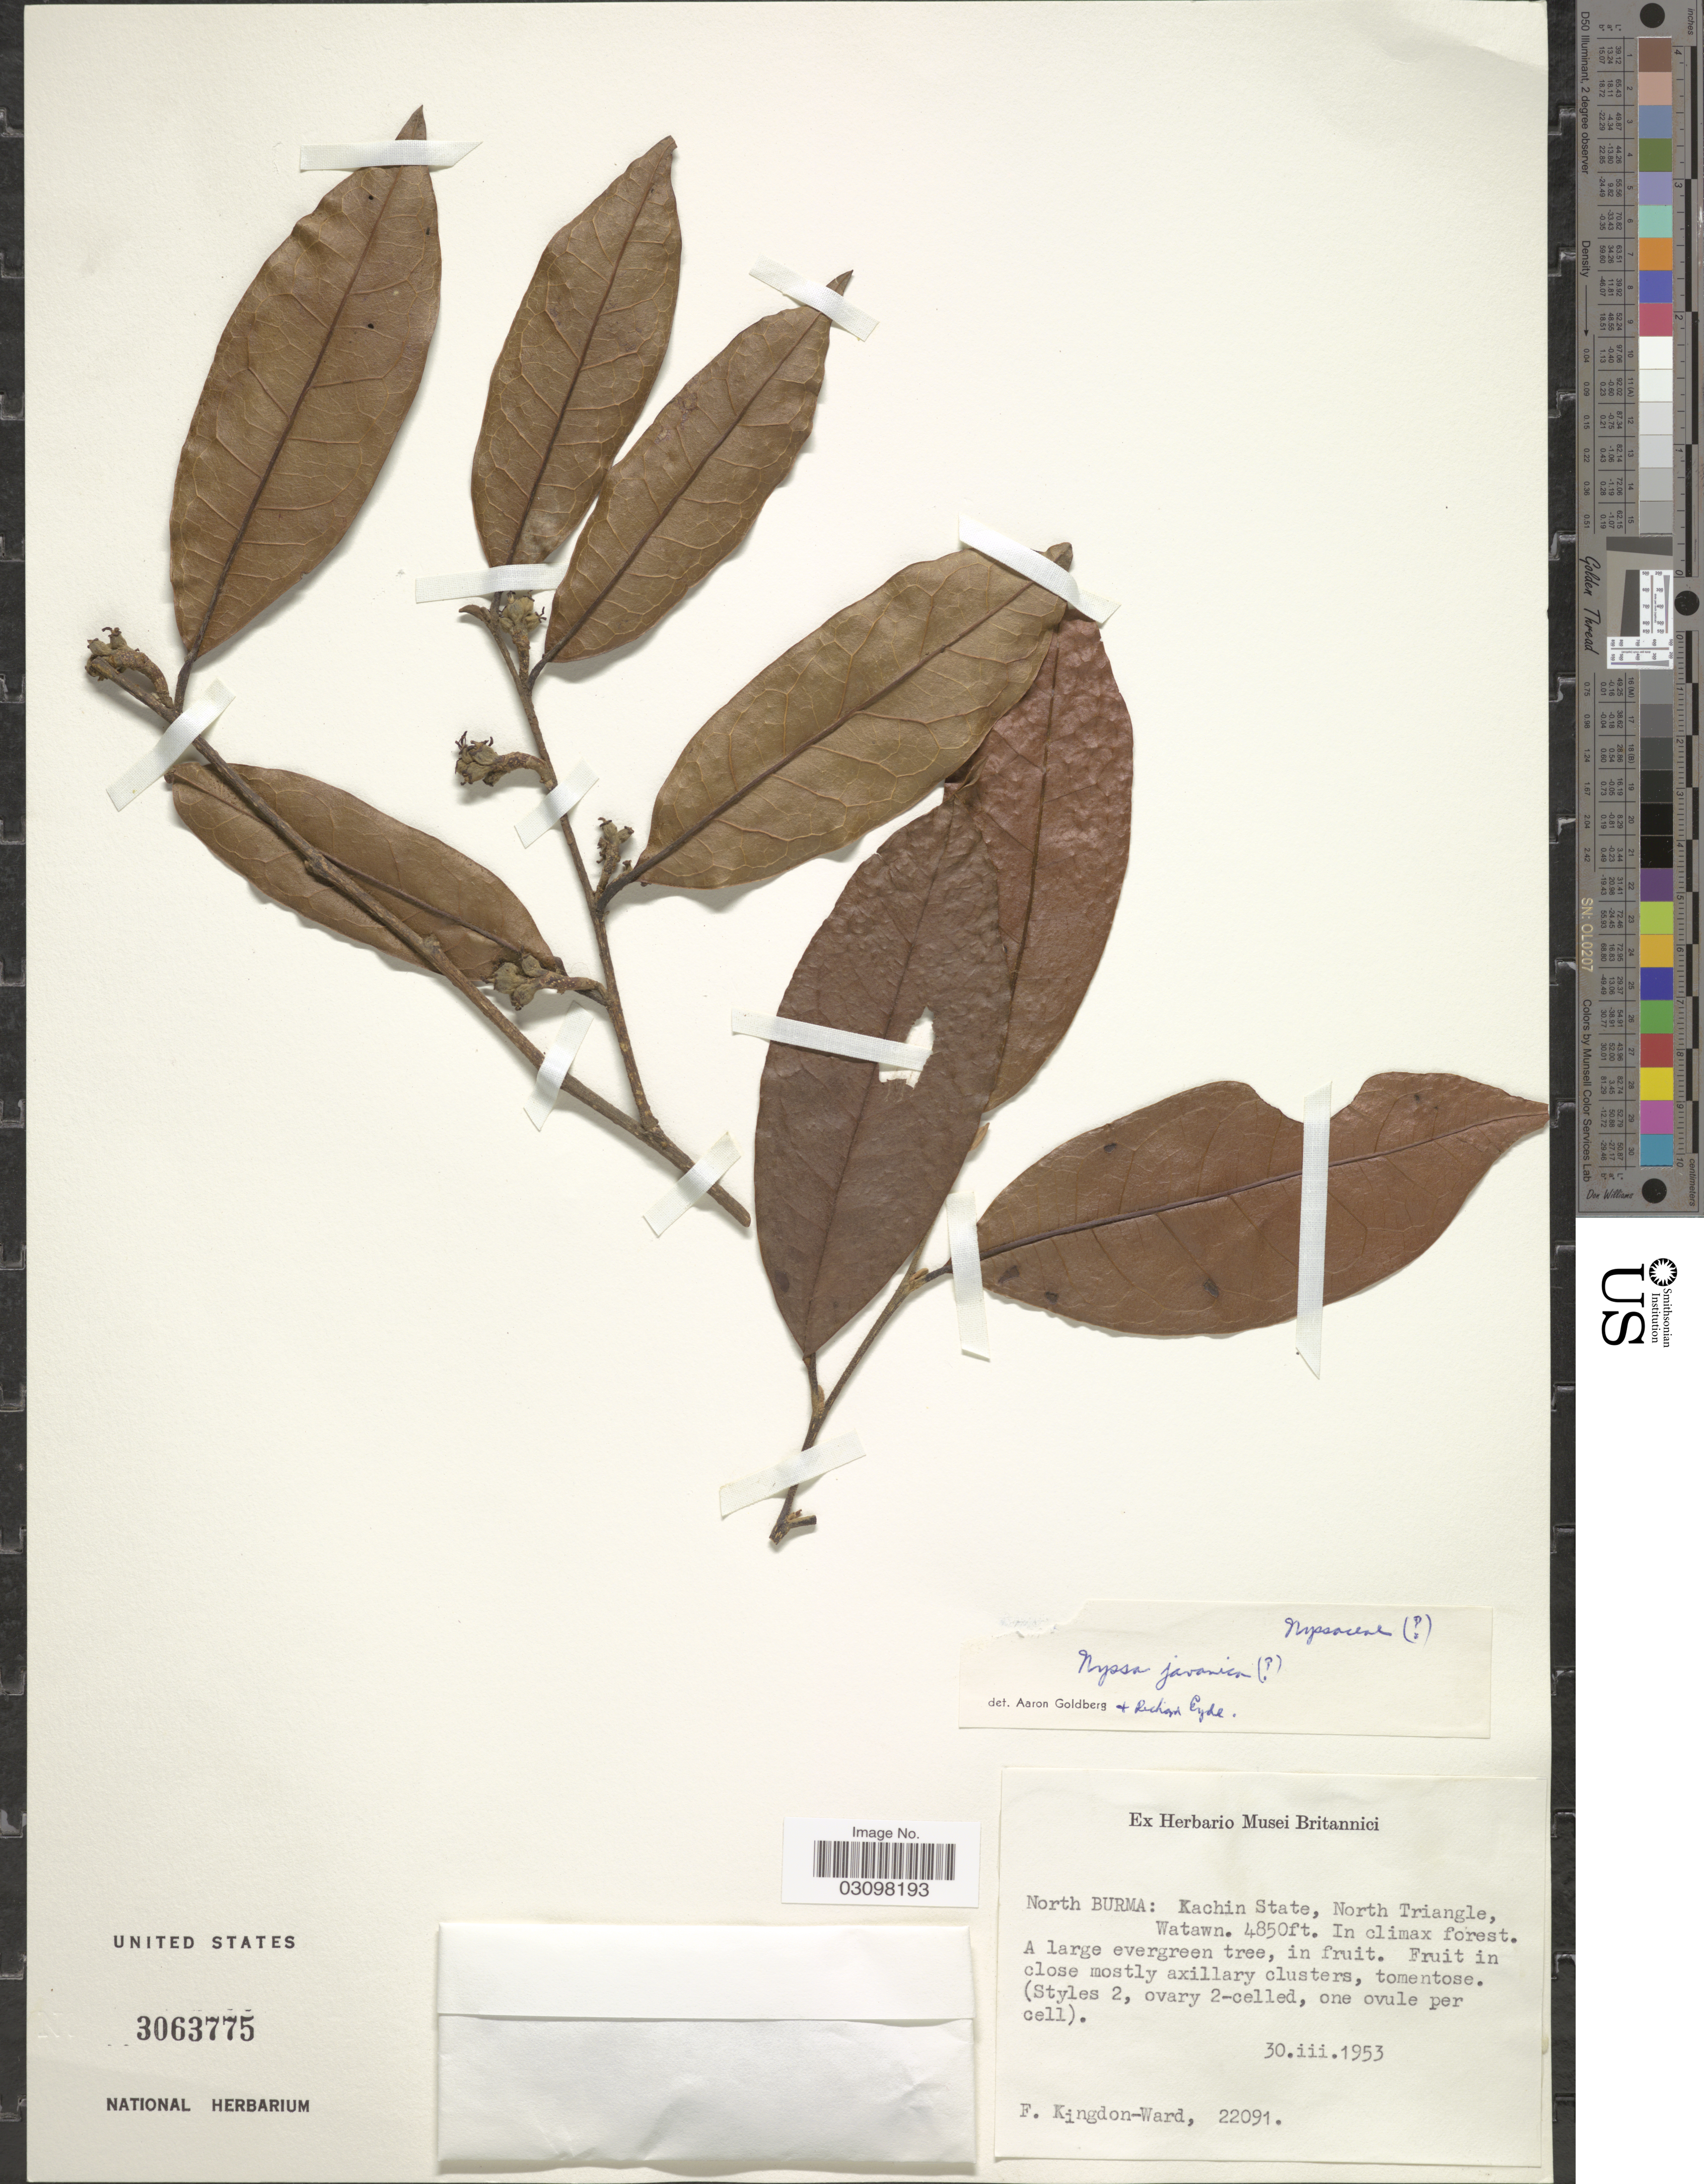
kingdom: Plantae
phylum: Tracheophyta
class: Magnoliopsida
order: Cornales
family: Nyssaceae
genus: Nyssa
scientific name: Nyssa javanica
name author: (Blume) Wangerin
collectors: F. Kingdon Ward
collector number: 22091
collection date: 1953-03-30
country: Myanmar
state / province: Kachin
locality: North Burma: North Triangle, Watawn.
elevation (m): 1478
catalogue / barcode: US 3063775